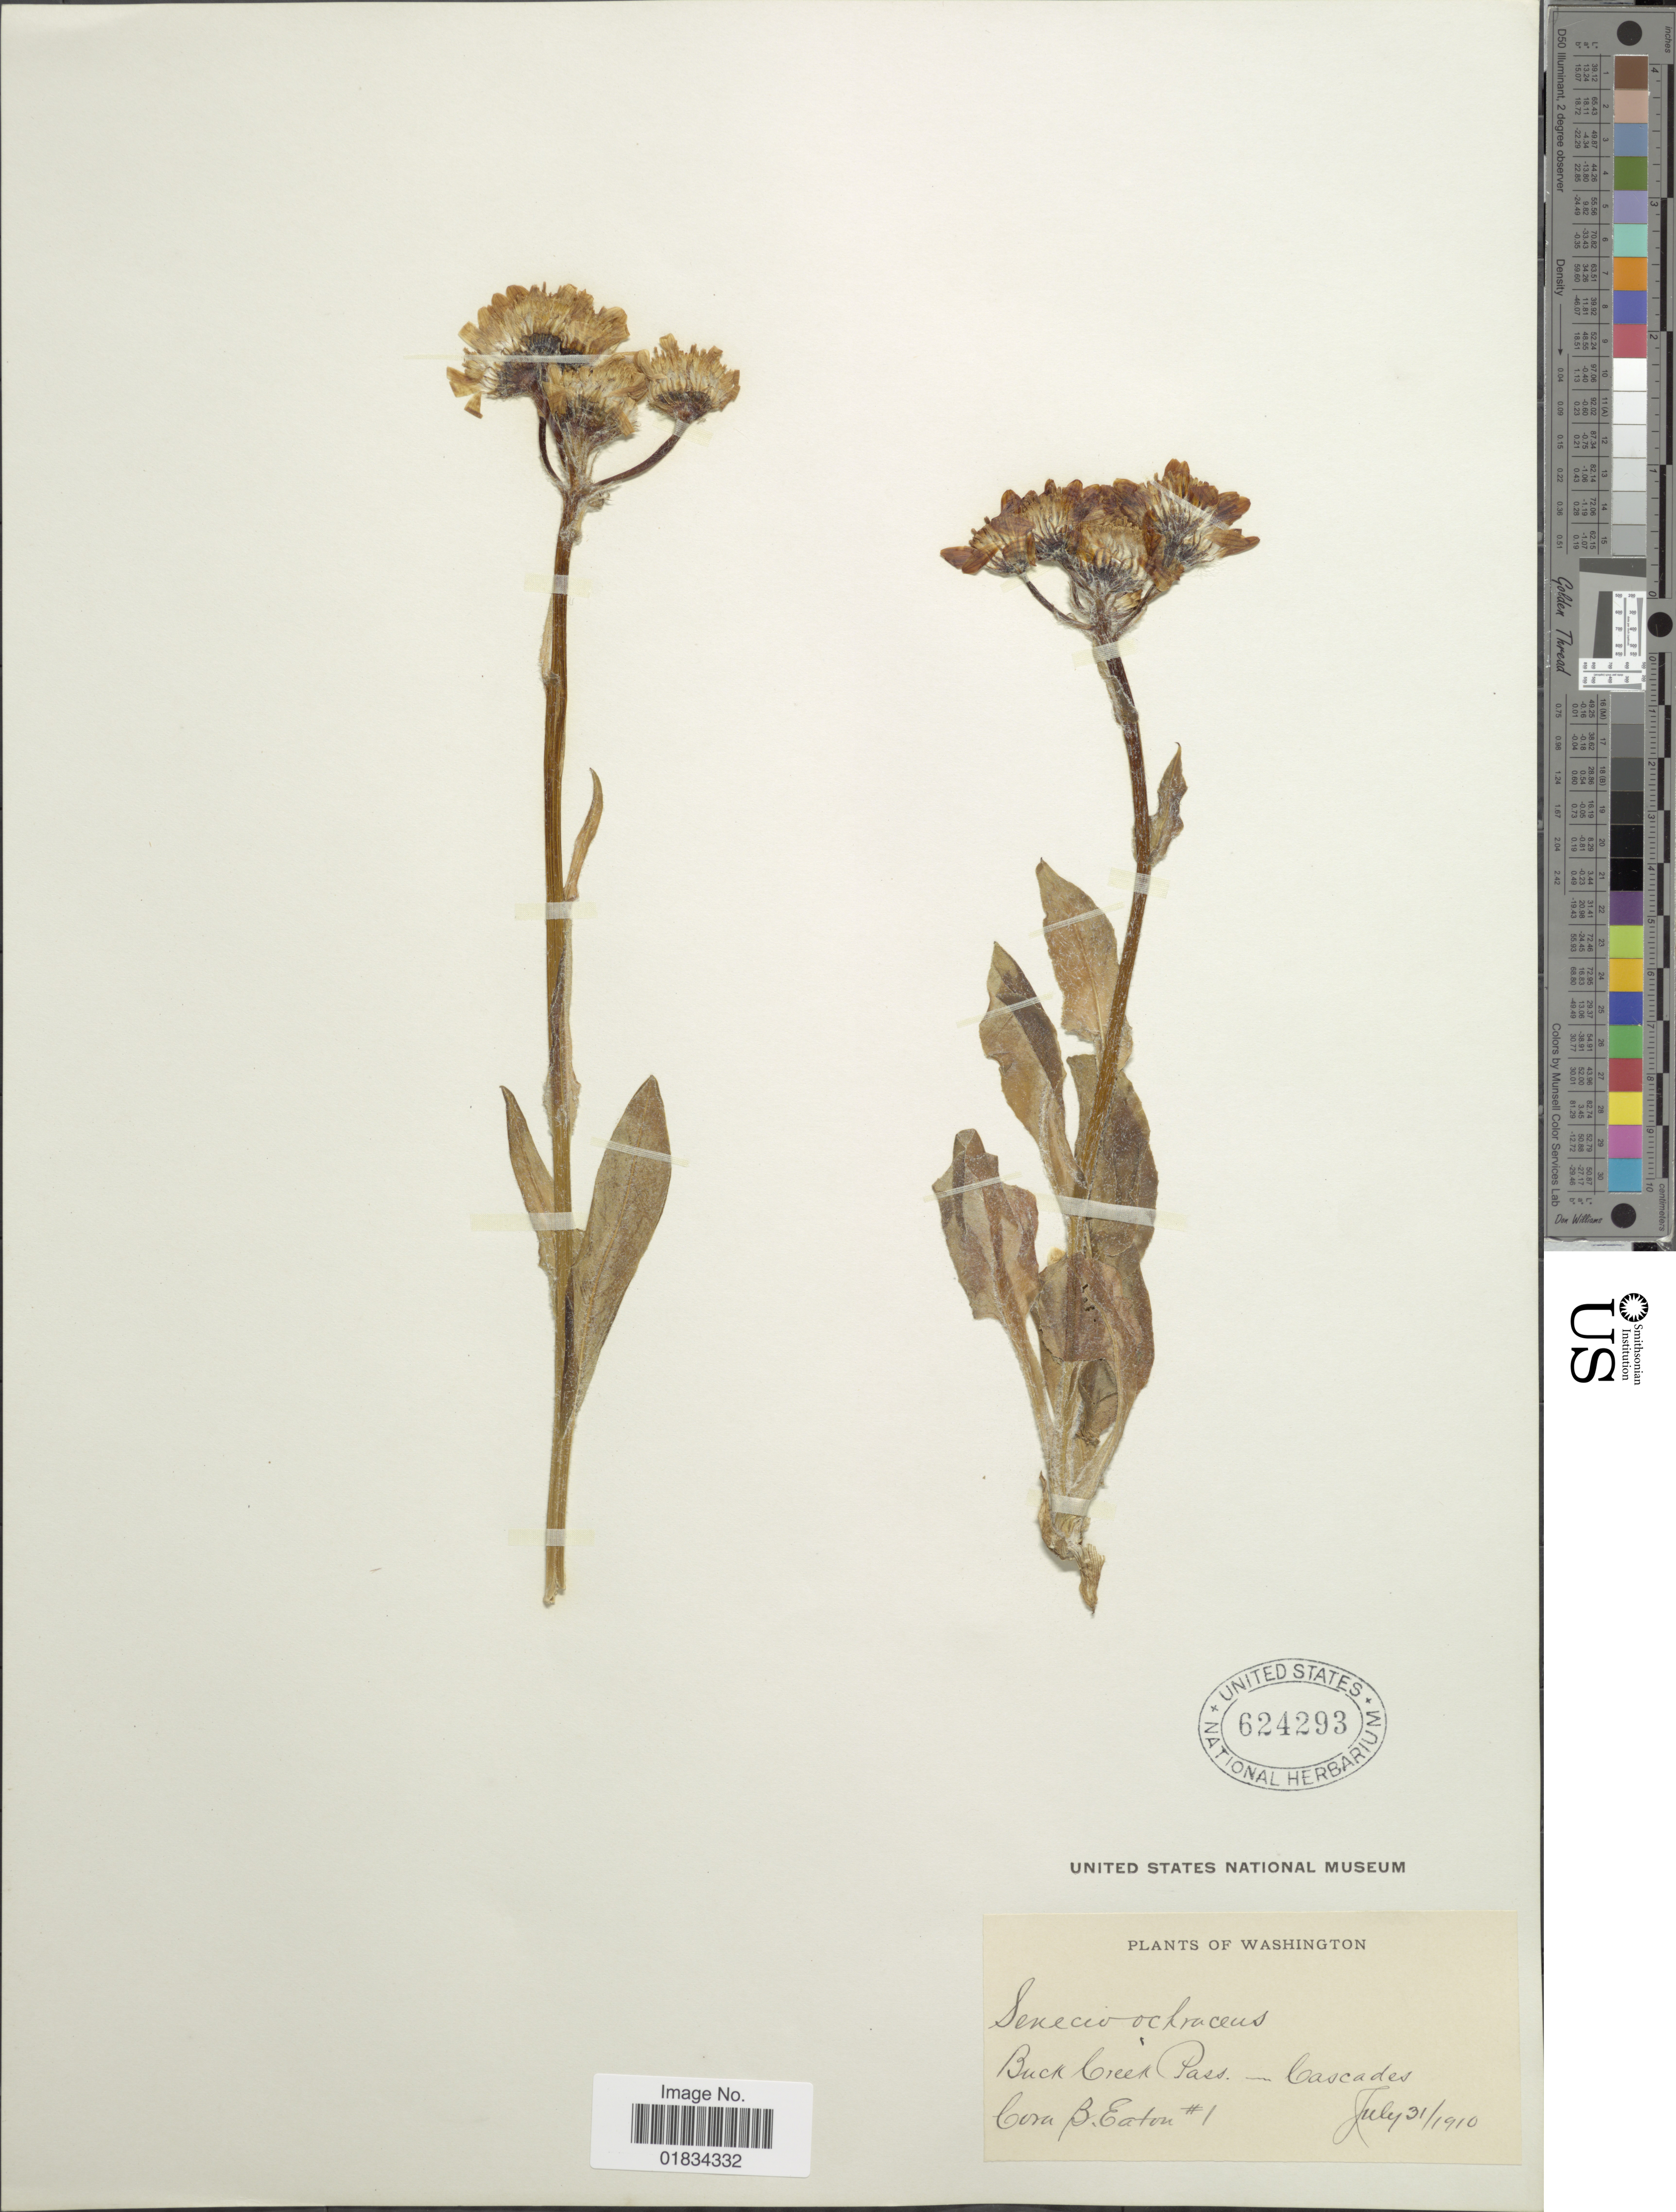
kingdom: Plantae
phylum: Tracheophyta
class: Magnoliopsida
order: Asterales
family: Asteraceae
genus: Senecio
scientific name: Senecio integerrimus var. ochroleucus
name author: (A. Gray) Cronq.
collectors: C. Eaton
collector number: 1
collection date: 1910-07-31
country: United States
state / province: Washington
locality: Buck Creek Pass-Cascades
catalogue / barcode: US 624293